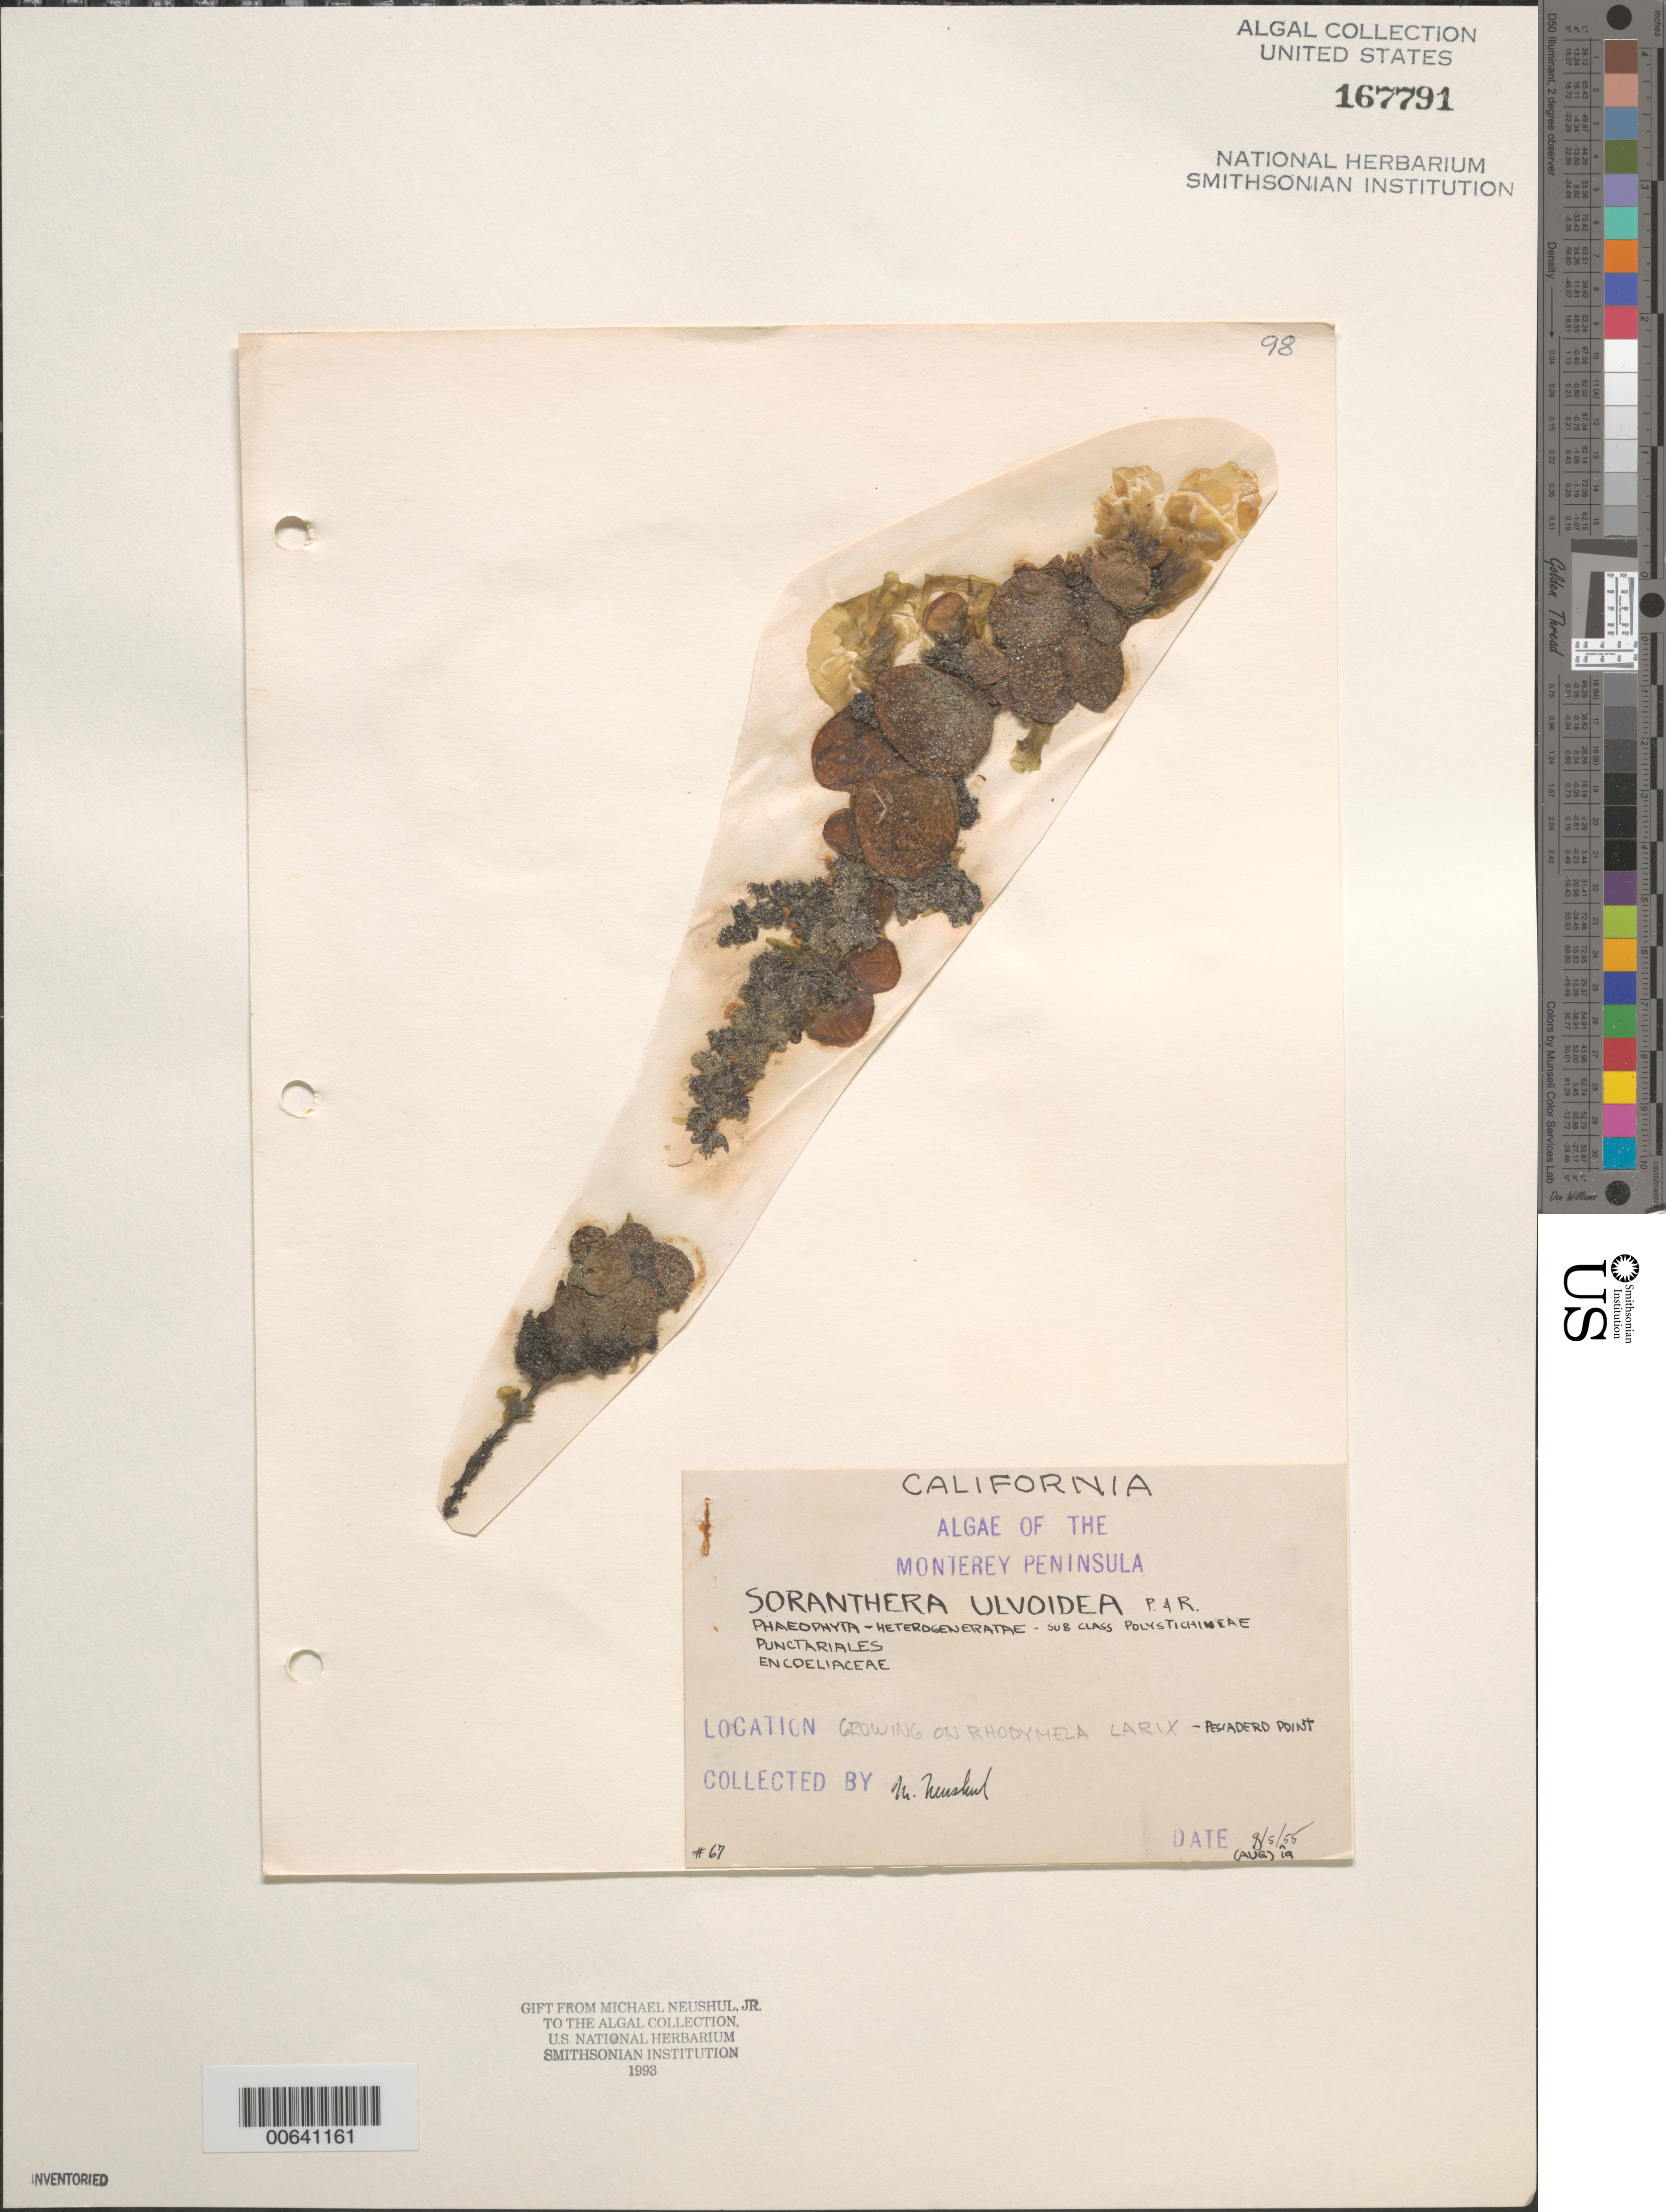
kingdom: Chromista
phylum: Ochrophyta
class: Phaeophyceae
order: Dictyosiphonales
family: Punctariaceae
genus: Soranthera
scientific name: Soranthera ulvoidea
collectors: M. Neushul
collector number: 67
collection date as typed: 05 Aug 1955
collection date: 1955-08-05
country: United States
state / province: California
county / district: Monterey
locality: Pescadero Point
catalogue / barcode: US 167791